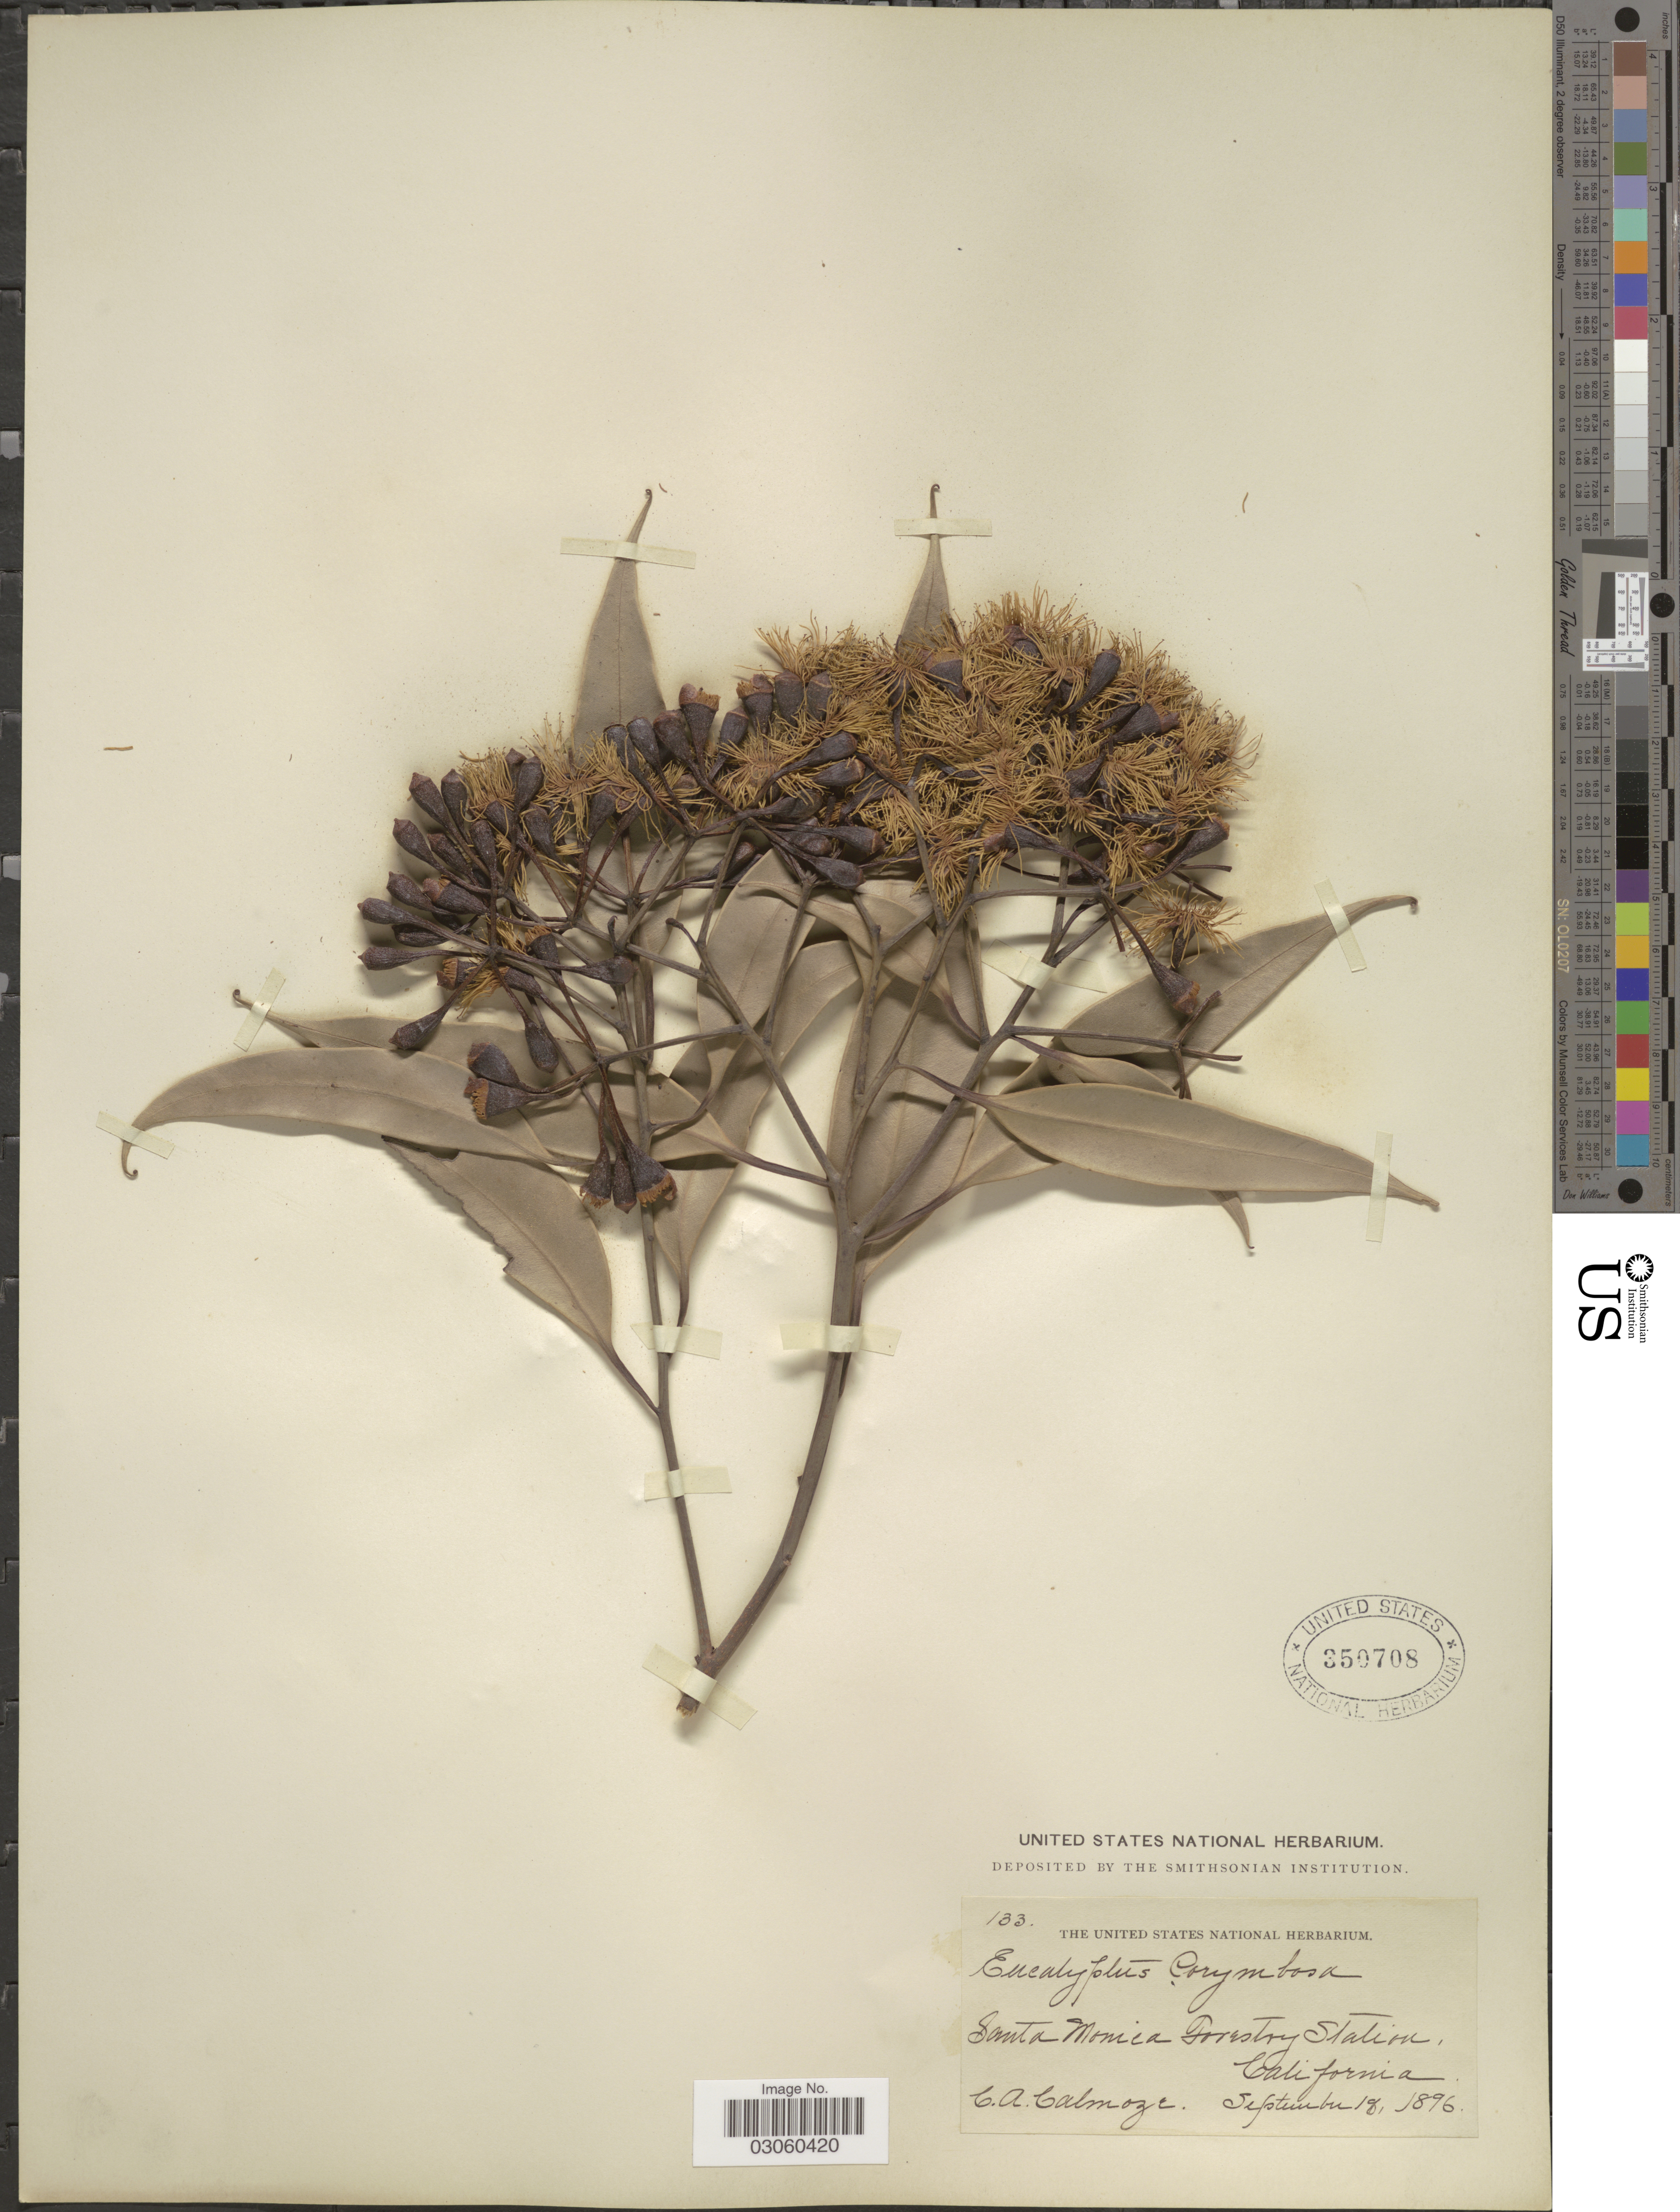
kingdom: Plantae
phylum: Tracheophyta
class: Magnoliopsida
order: Myrtales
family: Myrtaceae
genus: Eucalyptus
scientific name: Eucalyptus corymbosa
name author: Sm.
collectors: C.A. Calmoze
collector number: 133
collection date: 1896-09-19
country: United States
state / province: California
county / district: Los Angeles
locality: Santa Monica Forestry Station.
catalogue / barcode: US 350708